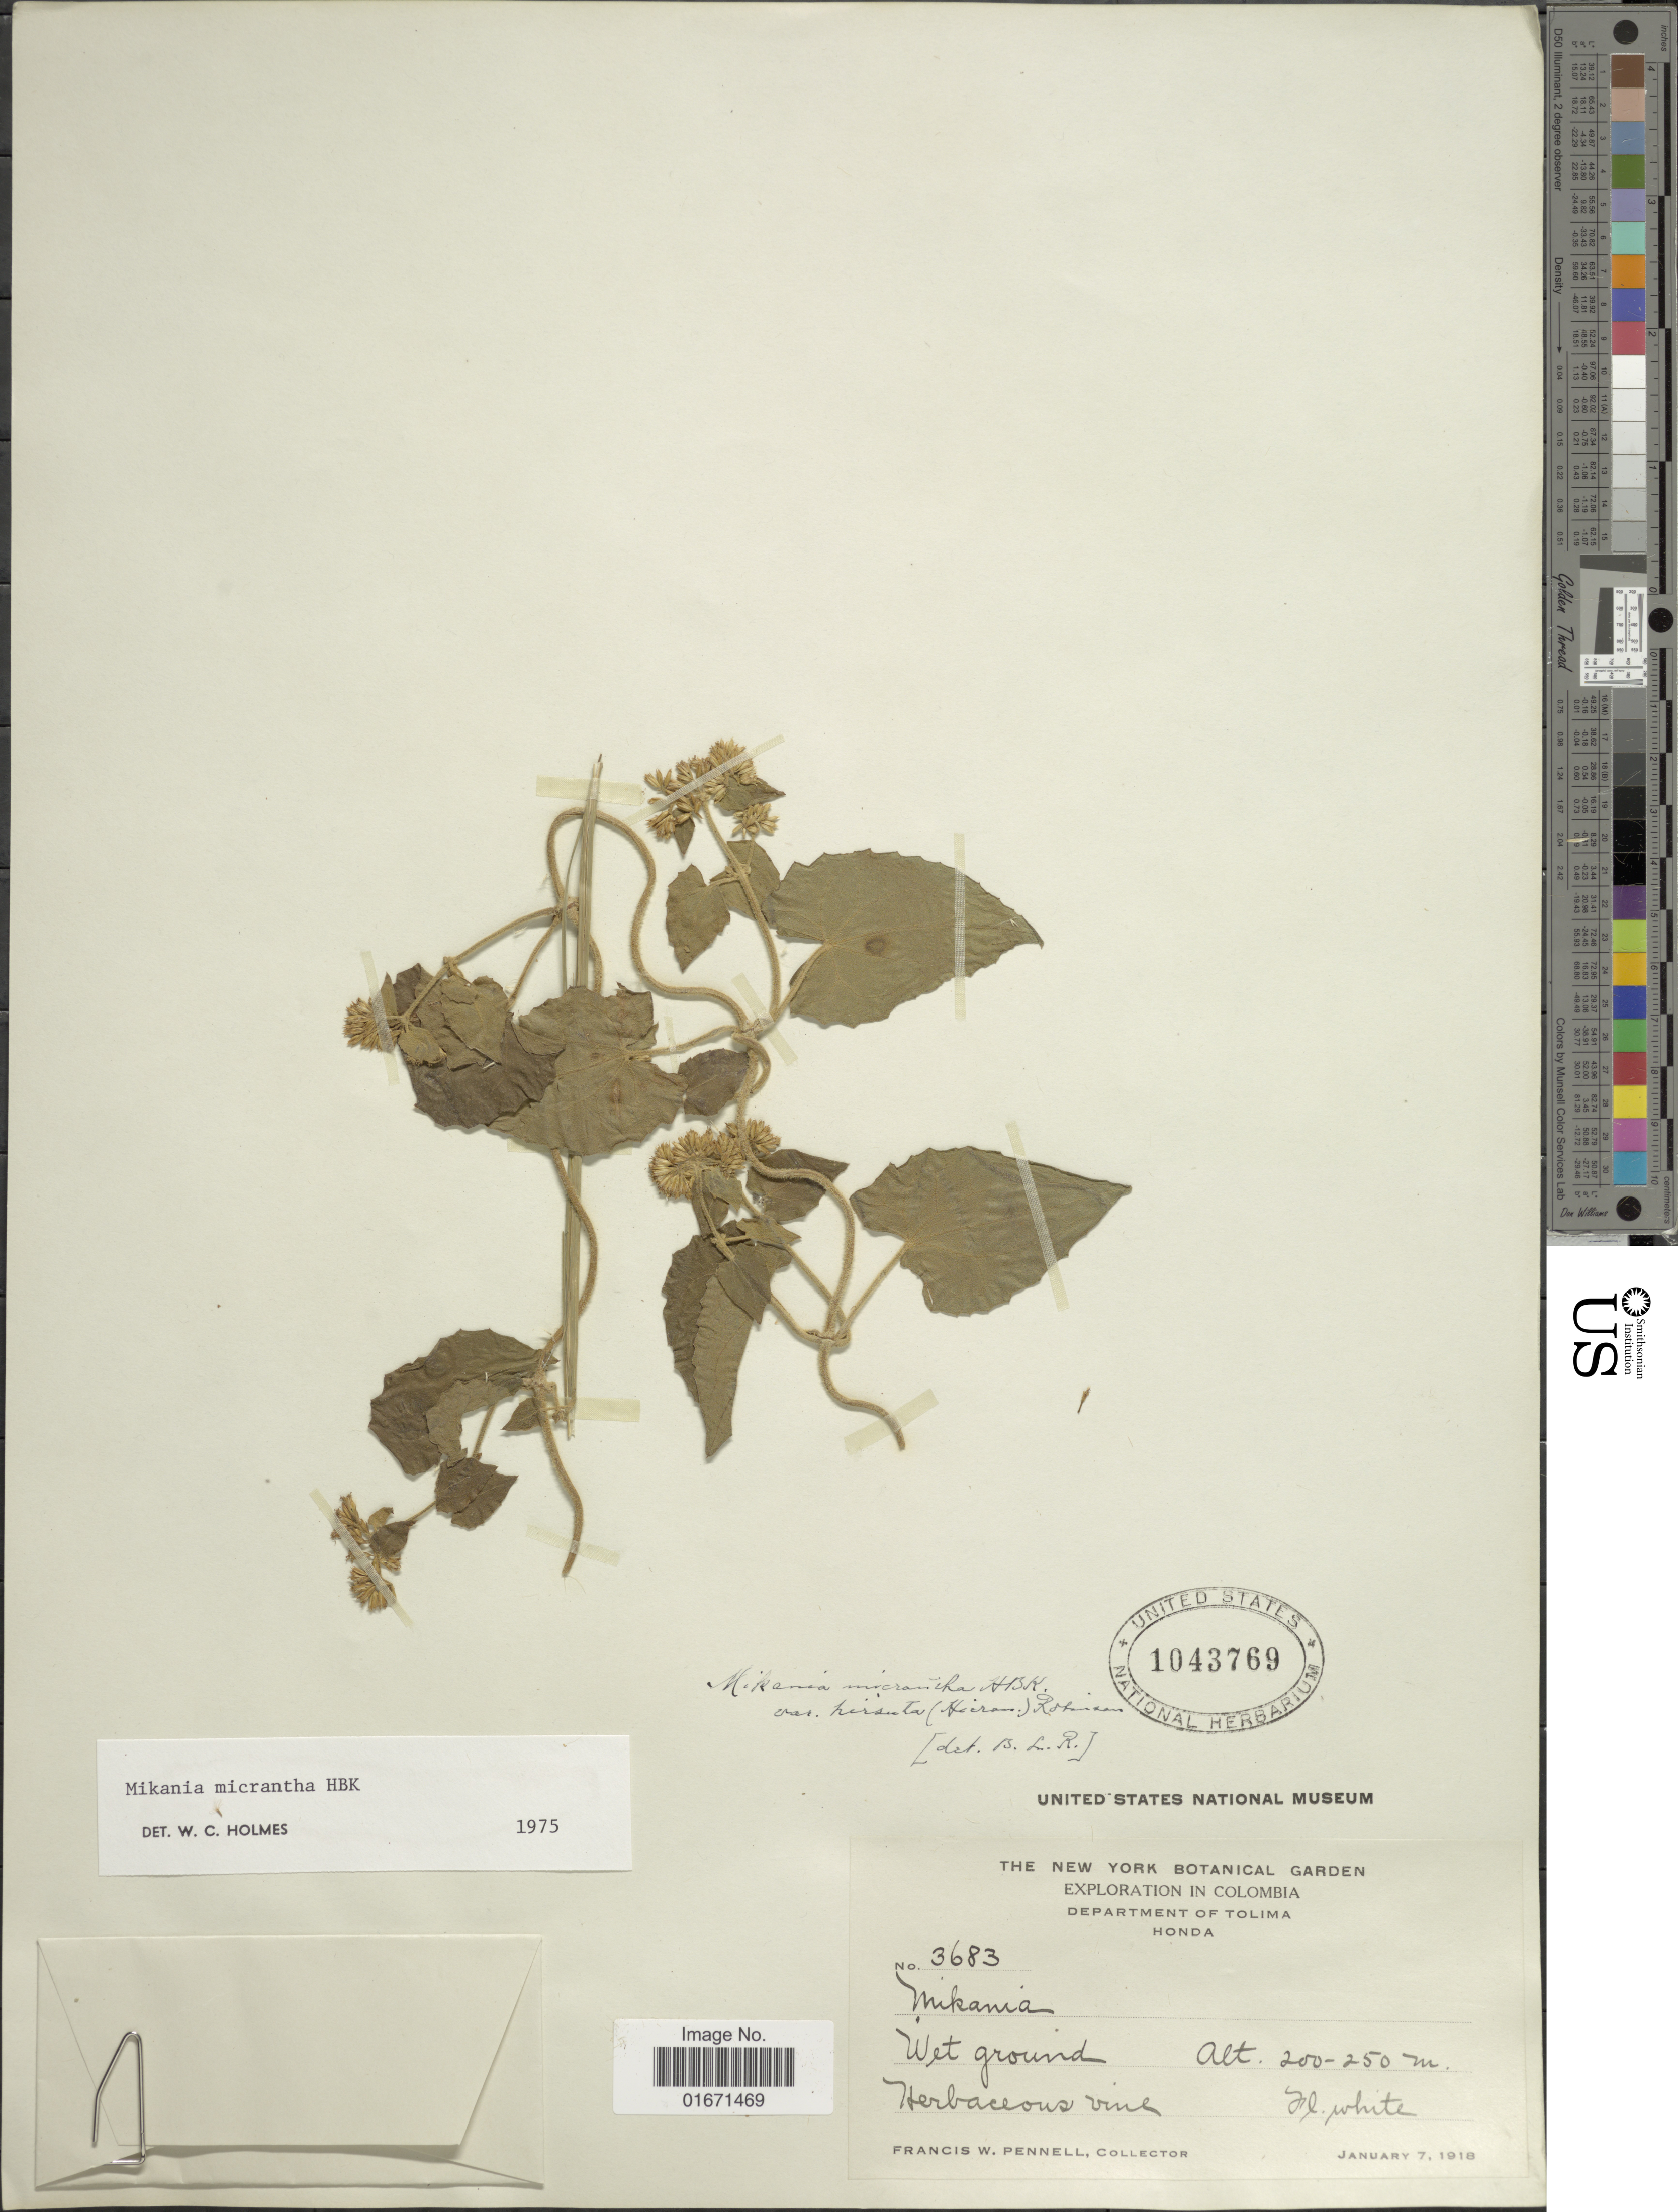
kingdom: Plantae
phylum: Tracheophyta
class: Magnoliopsida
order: Asterales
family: Asteraceae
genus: Mikania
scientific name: Mikania micrantha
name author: Kunth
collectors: F. W. Pennell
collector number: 3683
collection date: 1918-01-07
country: Colombia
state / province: Tolima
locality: Department of Tolima. Honda. Wet ground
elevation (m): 200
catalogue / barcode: US 1043769